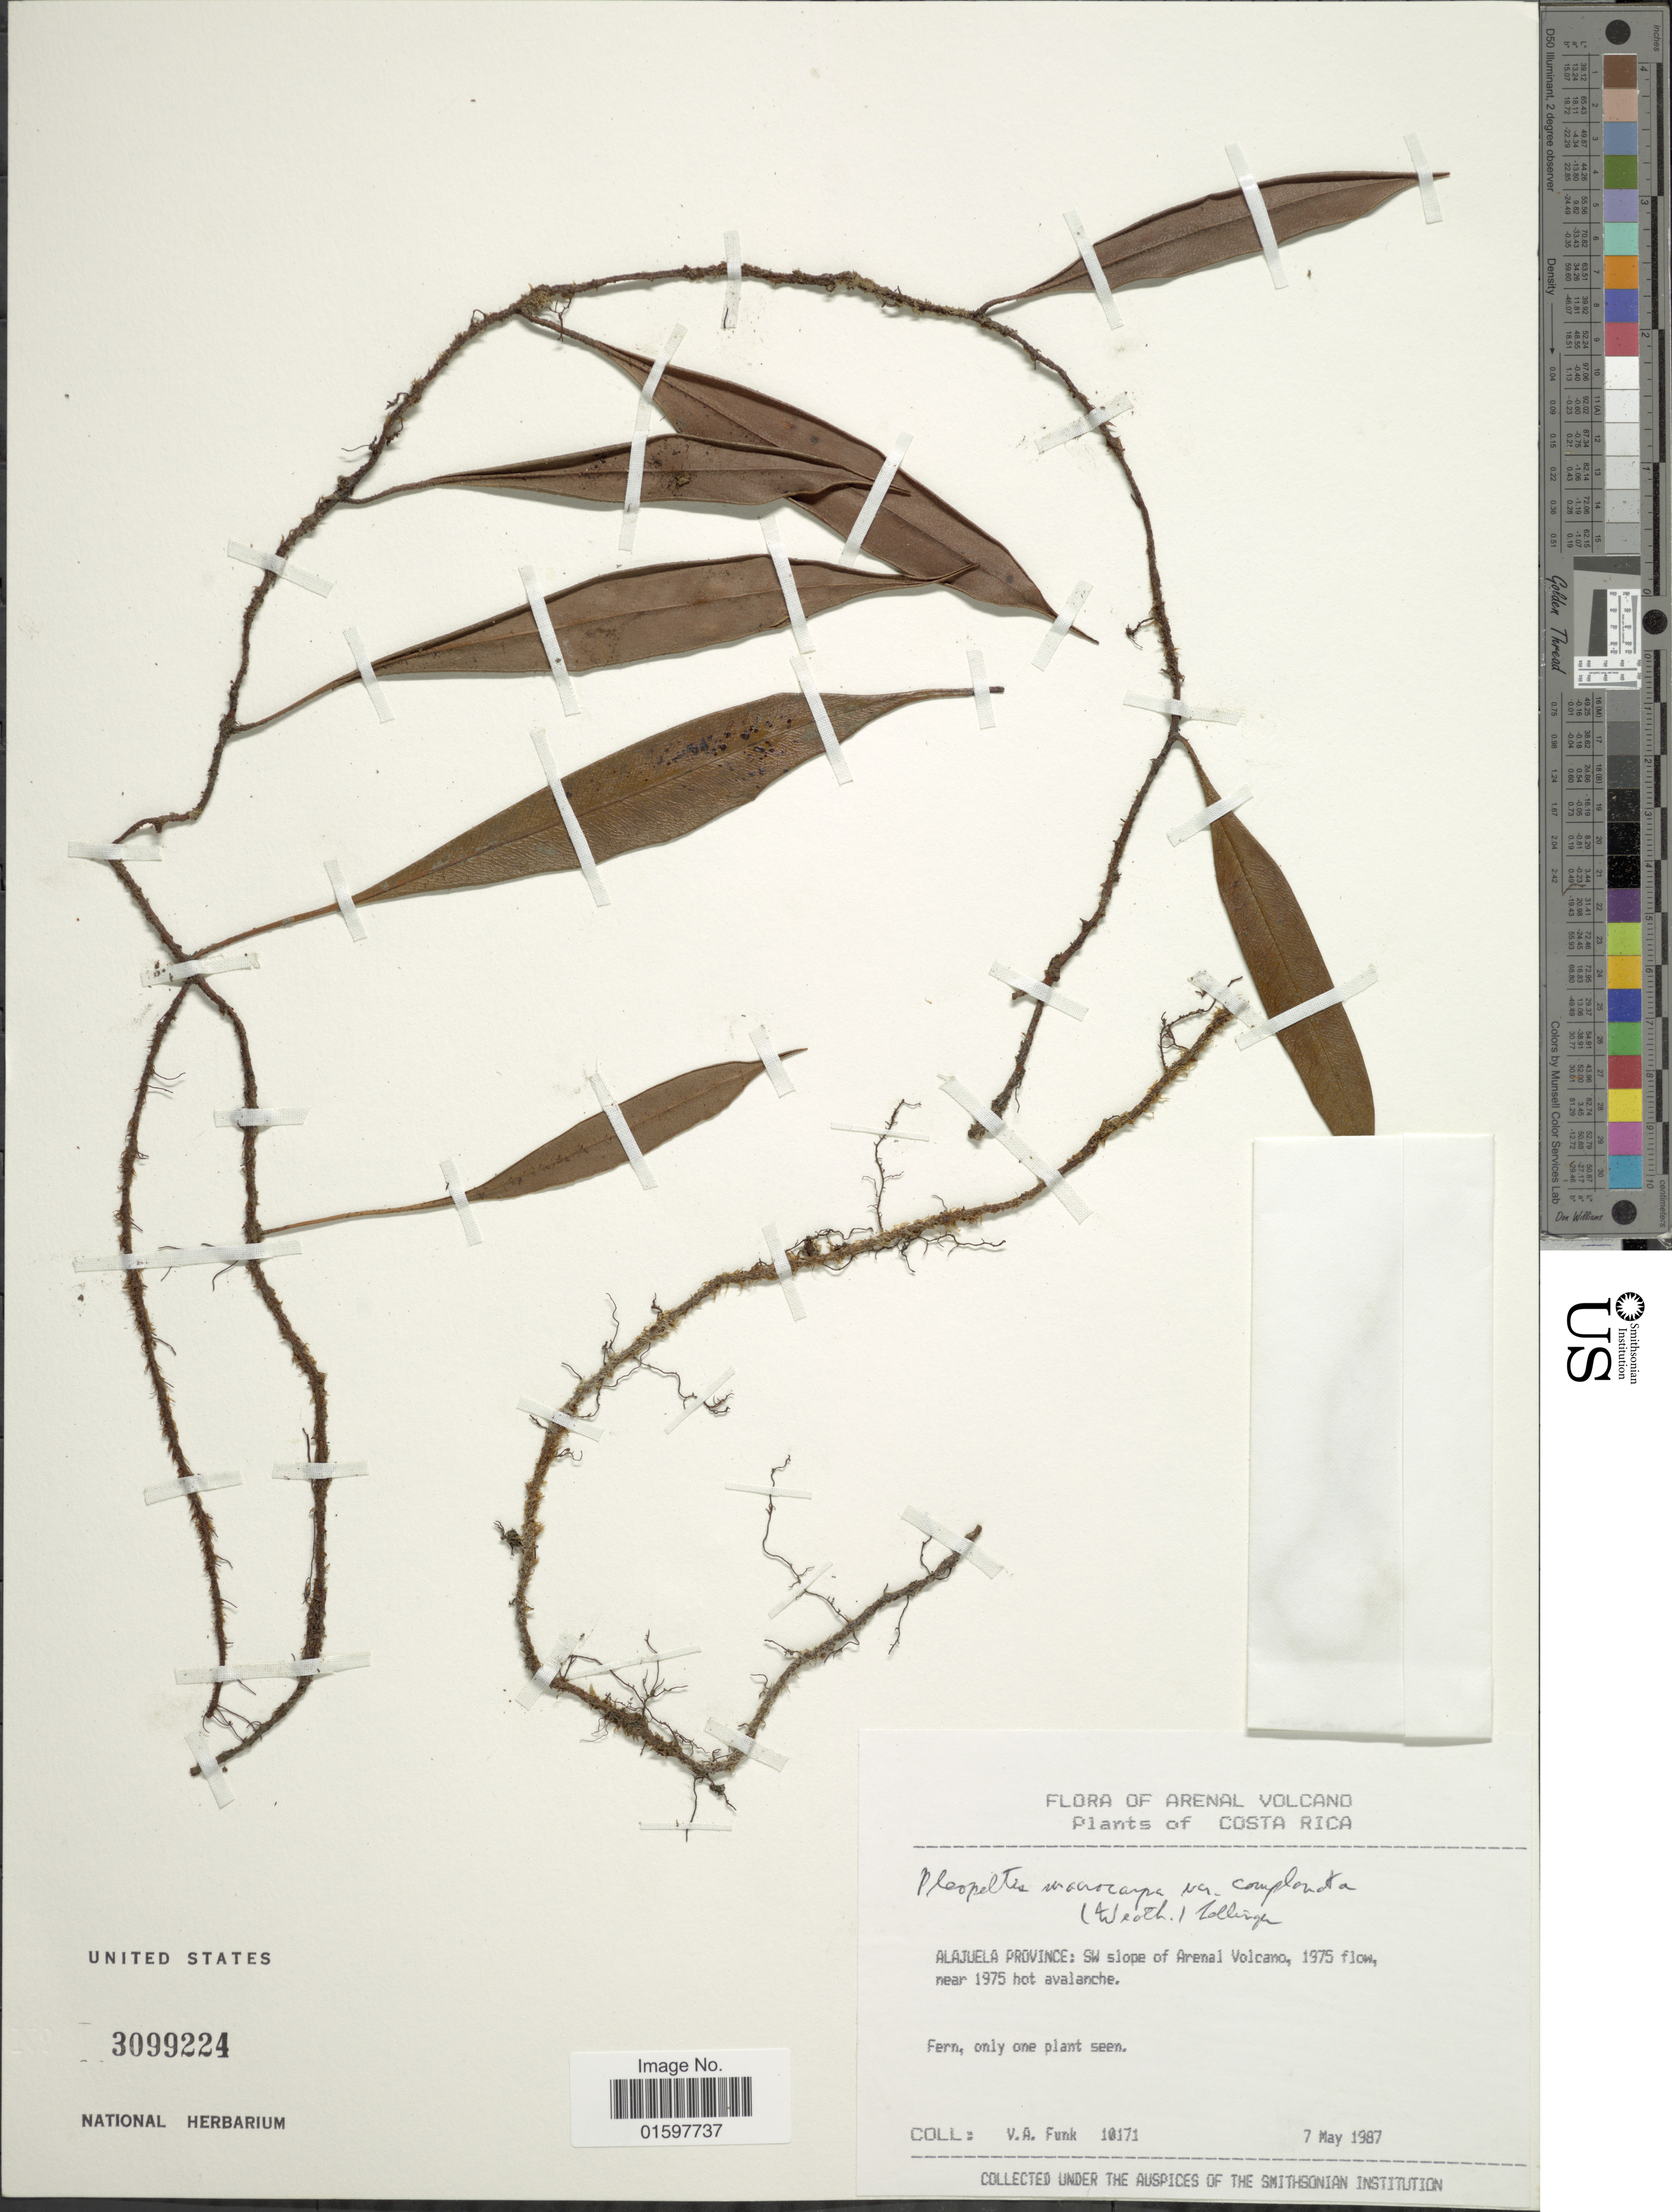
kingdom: Plantae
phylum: Tracheophyta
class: Polypodiopsida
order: Polypodiales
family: Polypodiaceae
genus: Pleopeltis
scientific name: Pleopeltis macrocarpa var. complanata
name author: (Weath.) Lellinger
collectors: V. Funk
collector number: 10171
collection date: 1987-05-07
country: Costa Rica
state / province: Alajuela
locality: SW slope of Arenal Volcano, 1975 flow, near 1975 hot avalanche.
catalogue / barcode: US 3099224